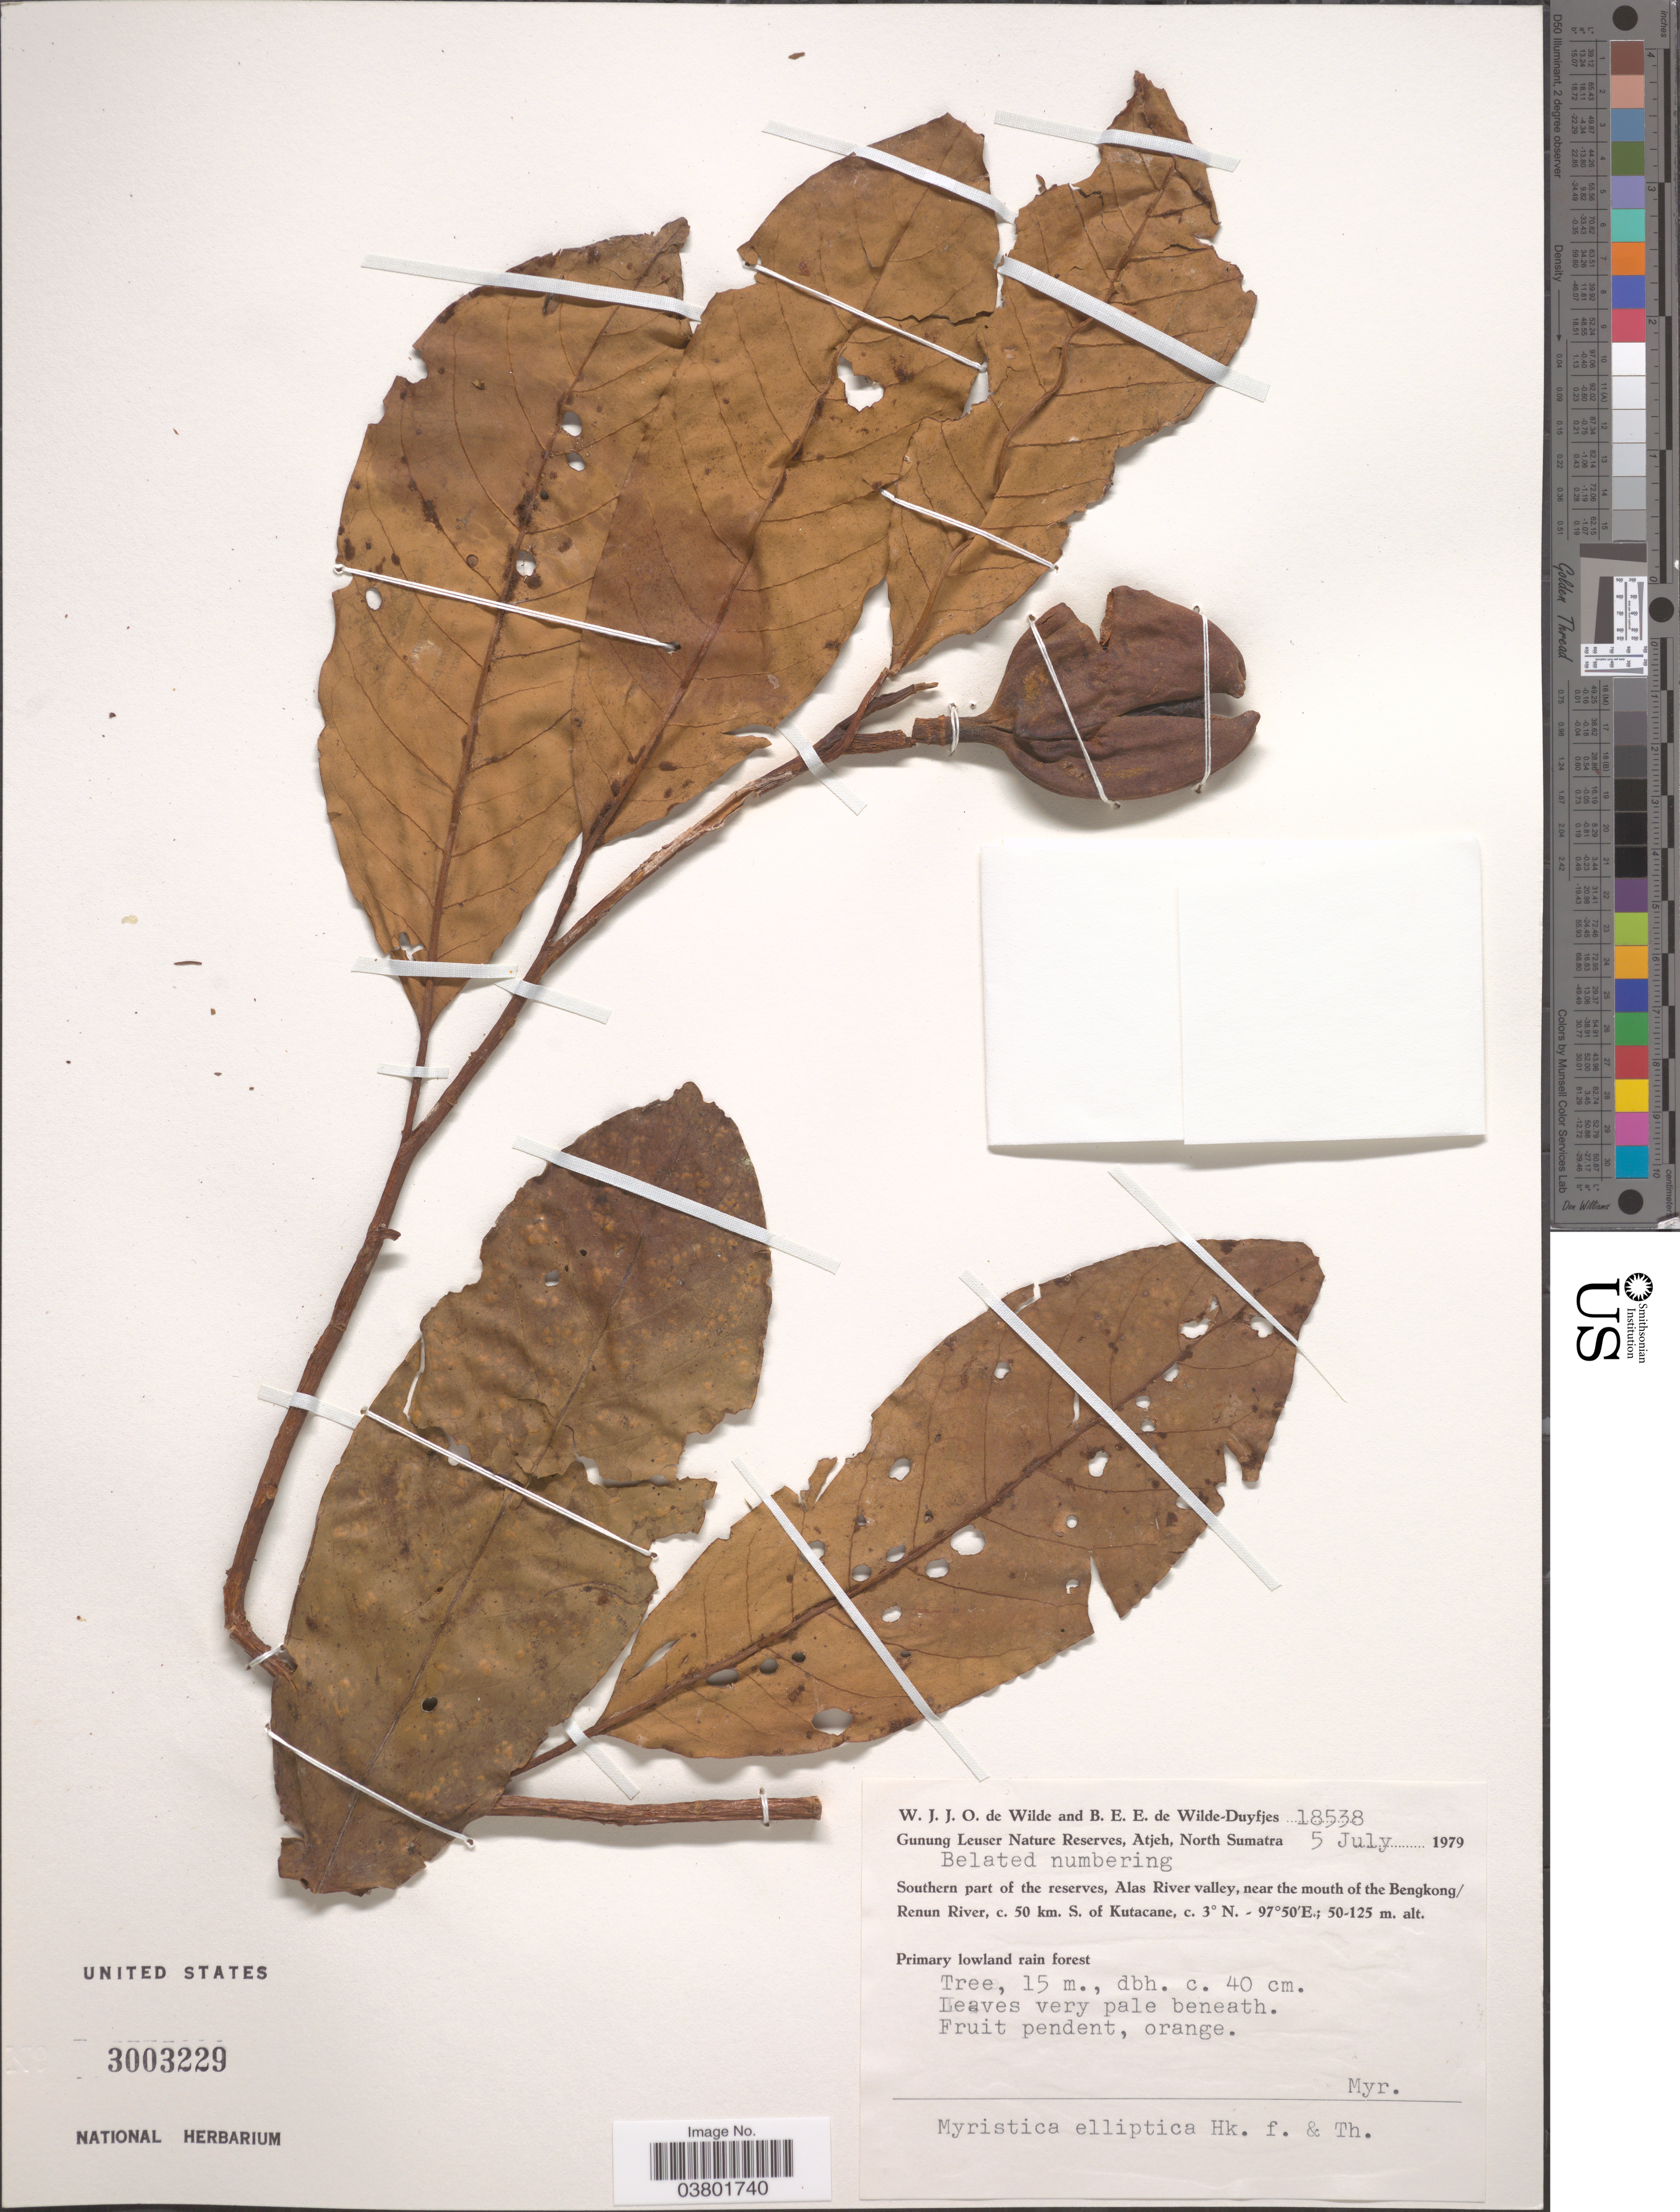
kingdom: Plantae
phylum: Tracheophyta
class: Magnoliopsida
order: Magnoliales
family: Myristicaceae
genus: Myristica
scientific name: Myristica elliptica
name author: Wall.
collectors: W. J. de Wilde & B. E. de Wilde-Duyfjes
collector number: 18538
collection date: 1979-07-05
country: Indonesia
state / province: Sumatra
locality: Gunung Leuser Nature Reserve, Atjeh, North Sumatra. Southern part of the reserves, Alas River valley, near the mouth of the Bengkong/Renun River, c. 50 km. S. of Kutacane.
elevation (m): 50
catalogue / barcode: US 3003229